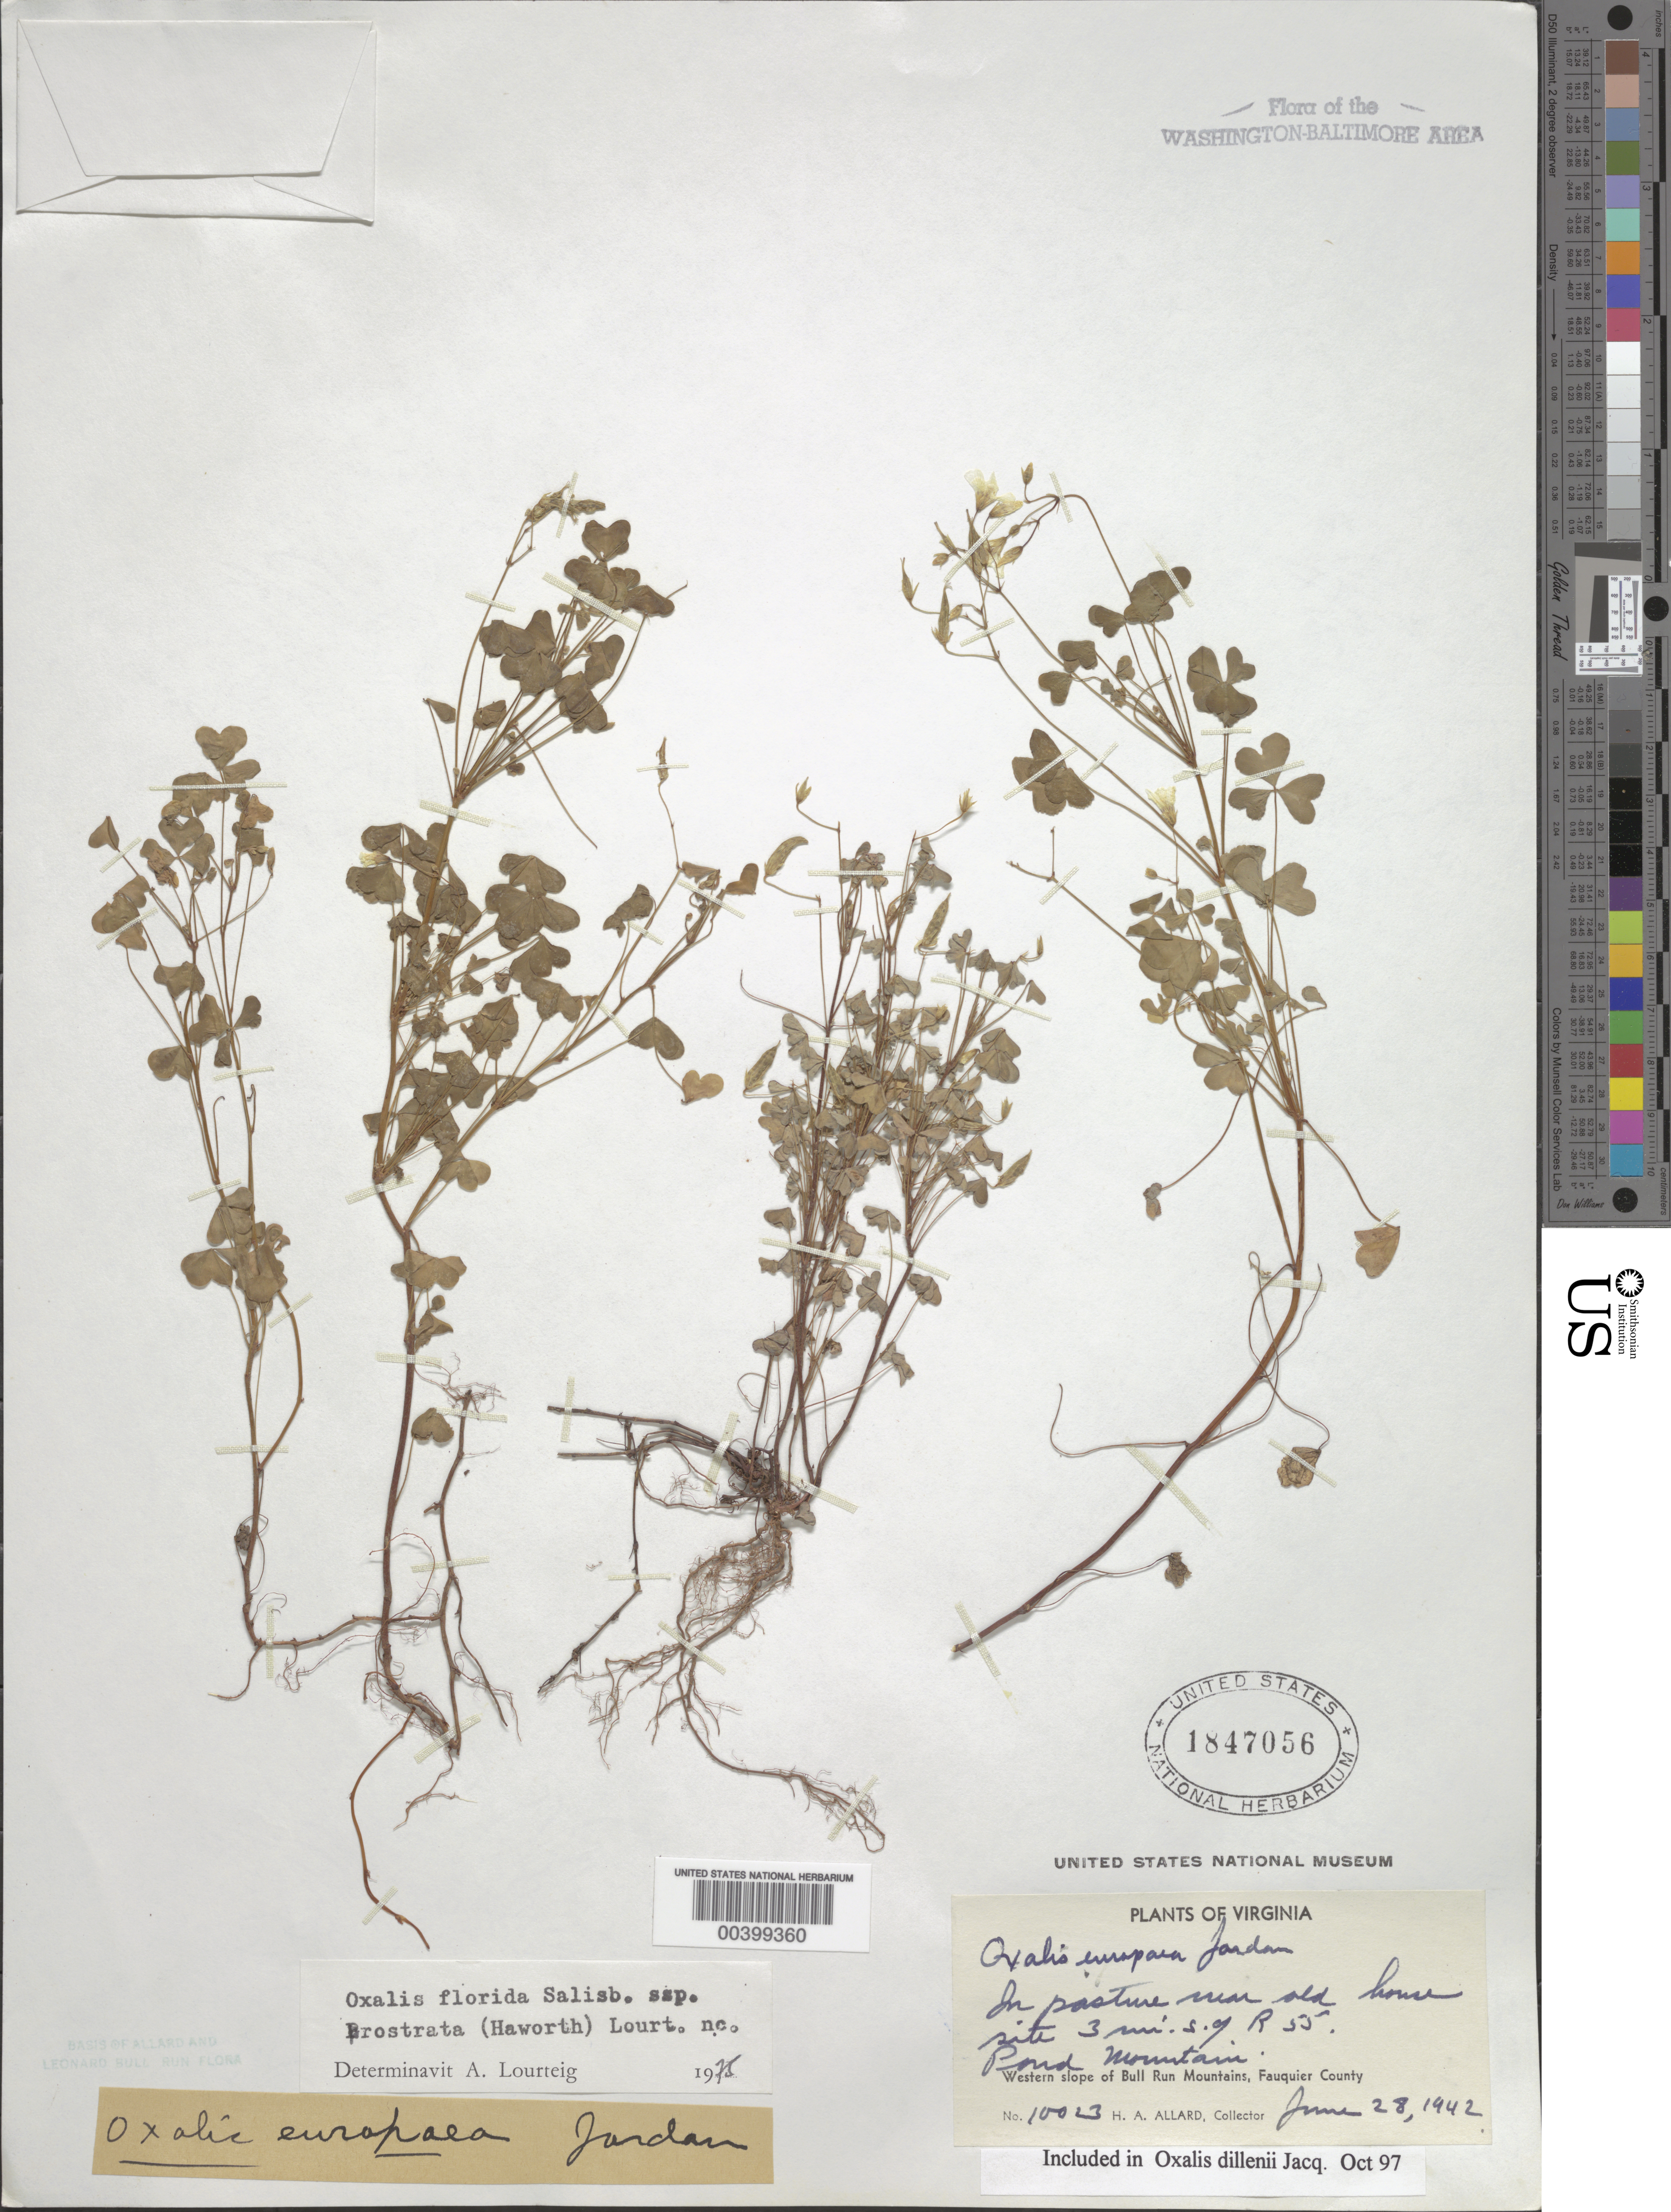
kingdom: Plantae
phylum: Tracheophyta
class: Magnoliopsida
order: Oxalidales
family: Oxalidaceae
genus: Oxalis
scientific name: Oxalis dillenii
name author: Jacq.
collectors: H. A. Allard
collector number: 10023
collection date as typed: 28 Jun 1942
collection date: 1942-06-28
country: United States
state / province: Virginia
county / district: Fauquier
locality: South of Route 55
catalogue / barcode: US 1847056